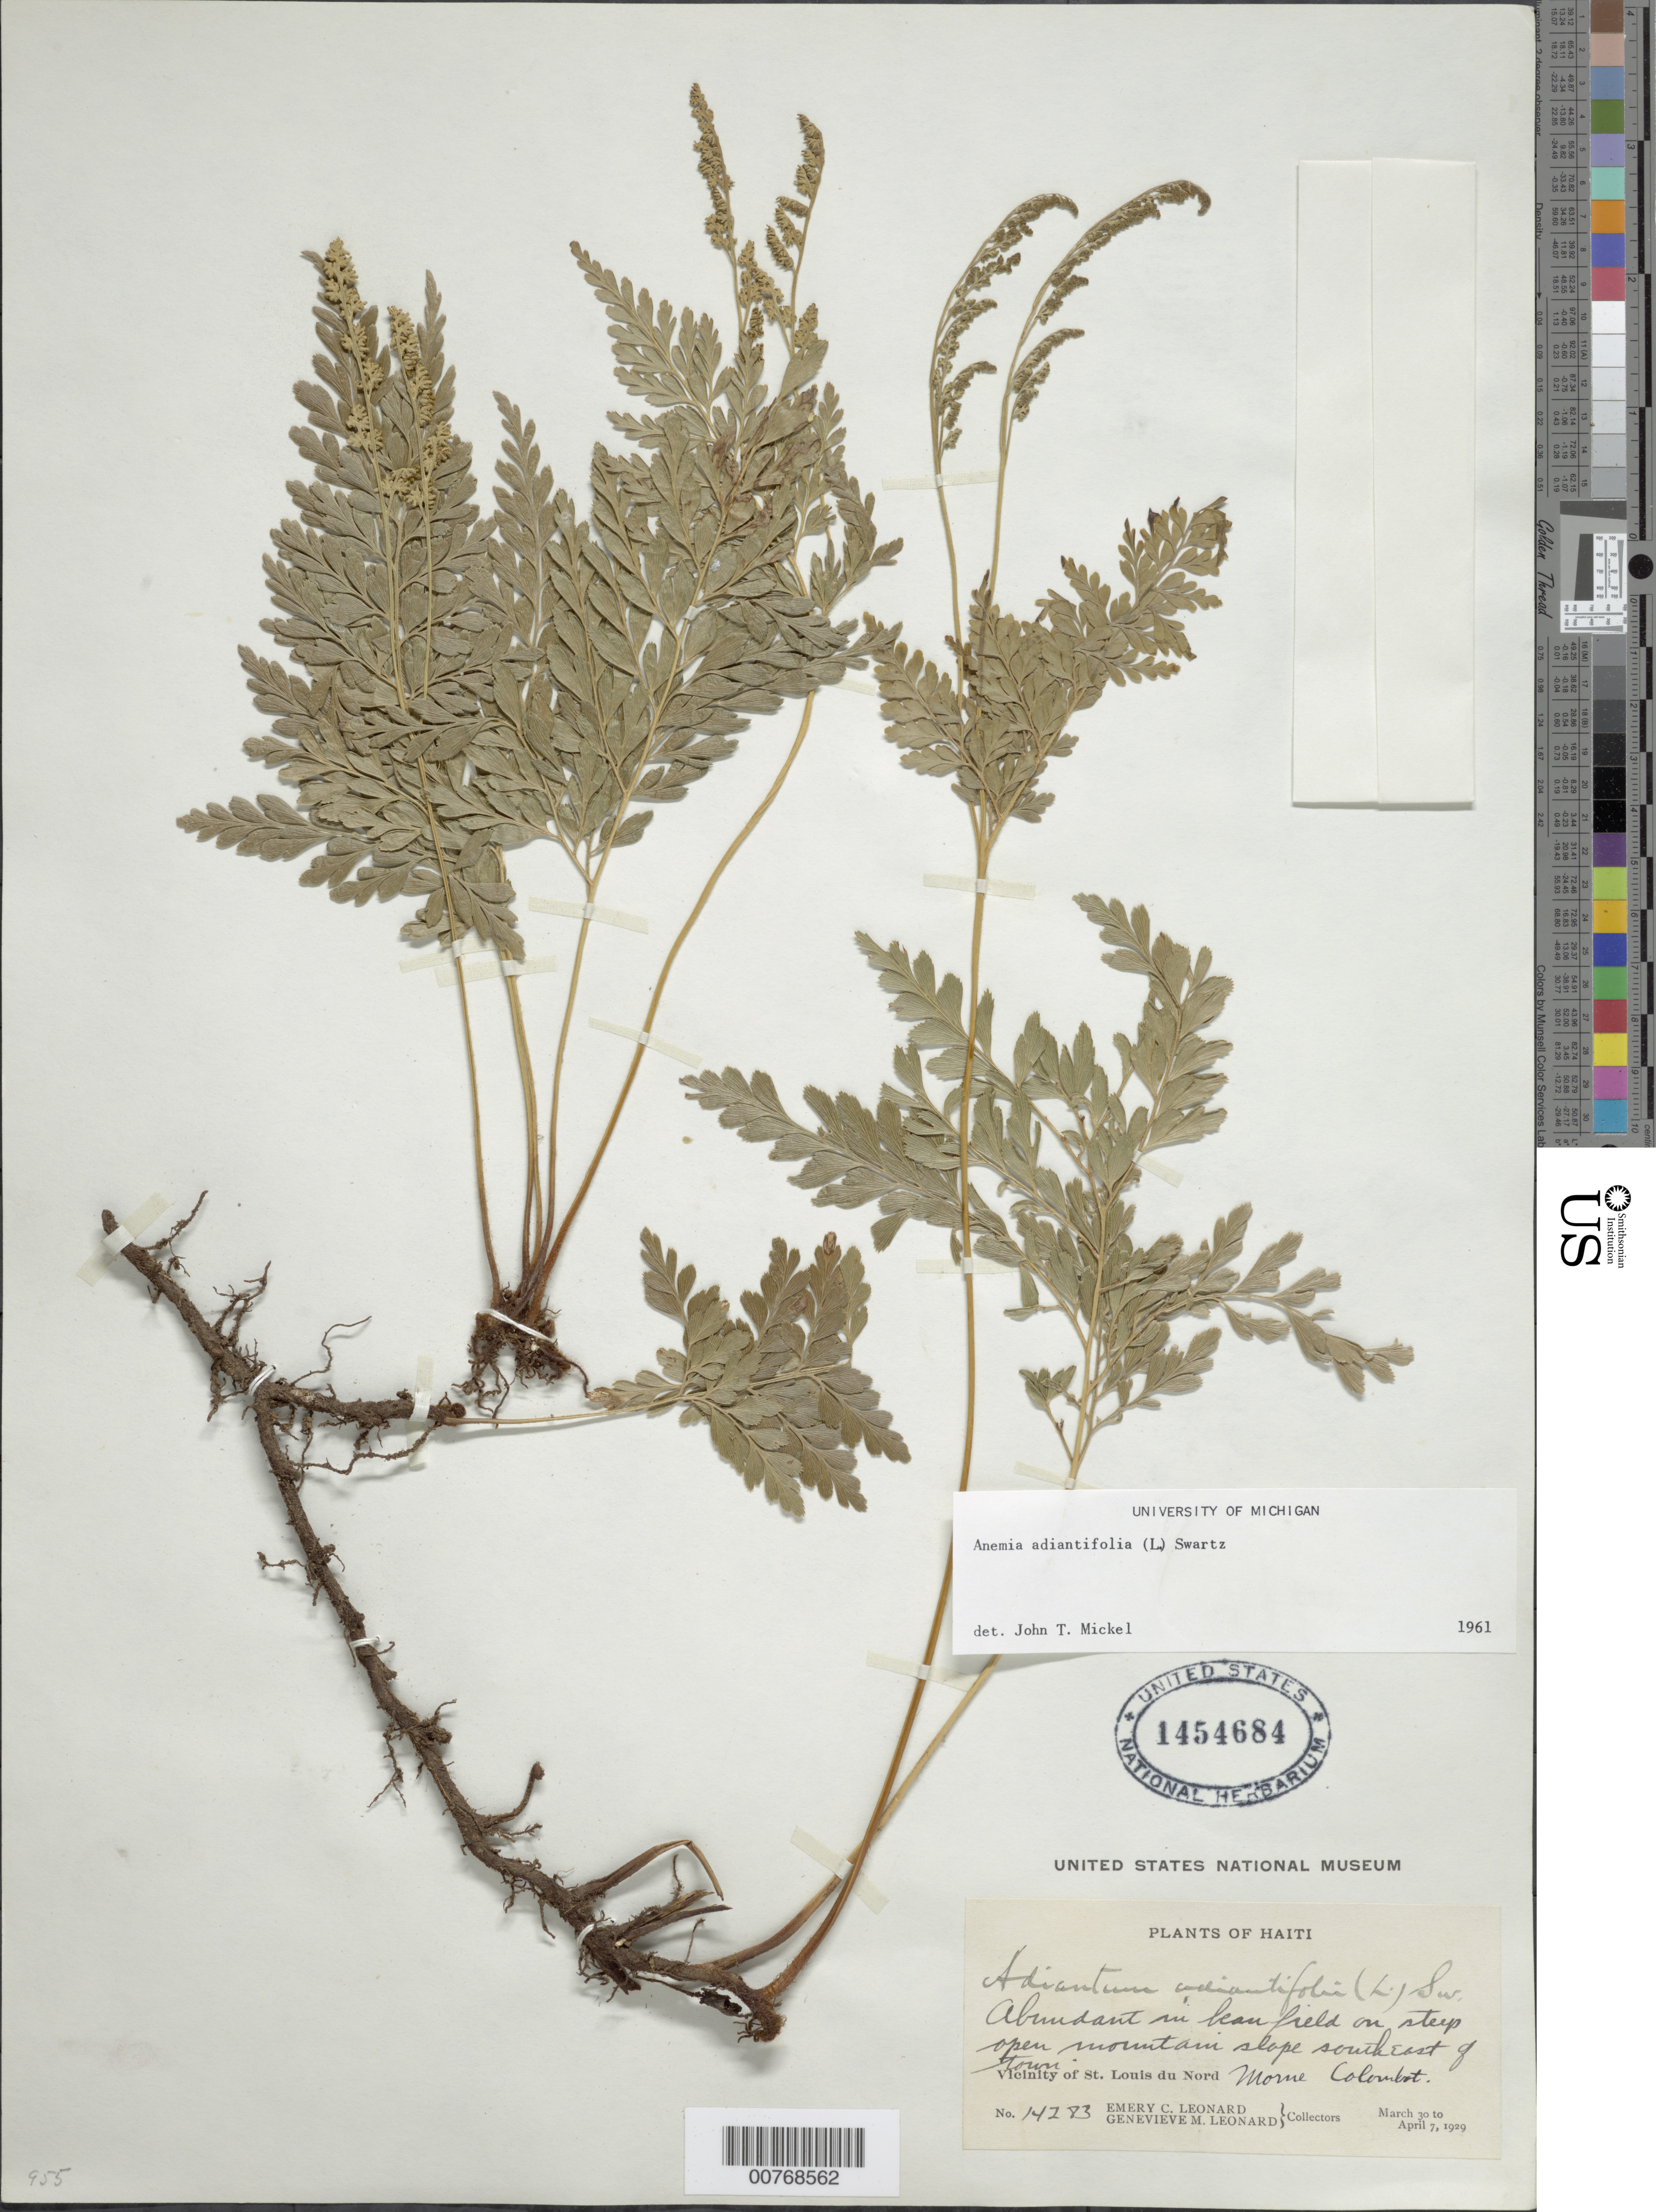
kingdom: Plantae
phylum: Tracheophyta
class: Polypodiopsida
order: Schizaeales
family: Anemiaceae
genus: Anemia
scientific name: Anemia adiantifolia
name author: (L.) Sw.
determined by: Mickel, J. T., (NY), New York Botanical Garden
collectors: E. C. Leonard & G. M. Leonard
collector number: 14283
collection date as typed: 30 Mar 1929 07 Apr 1929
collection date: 1929-03-30/1929-04-07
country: Haiti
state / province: Nord-Óuest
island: Hispaniola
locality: Vicinity of St. Louis du Nord, steep mountain slope SE of town. Morne Colombot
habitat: Abundant in bean field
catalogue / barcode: US 1454684